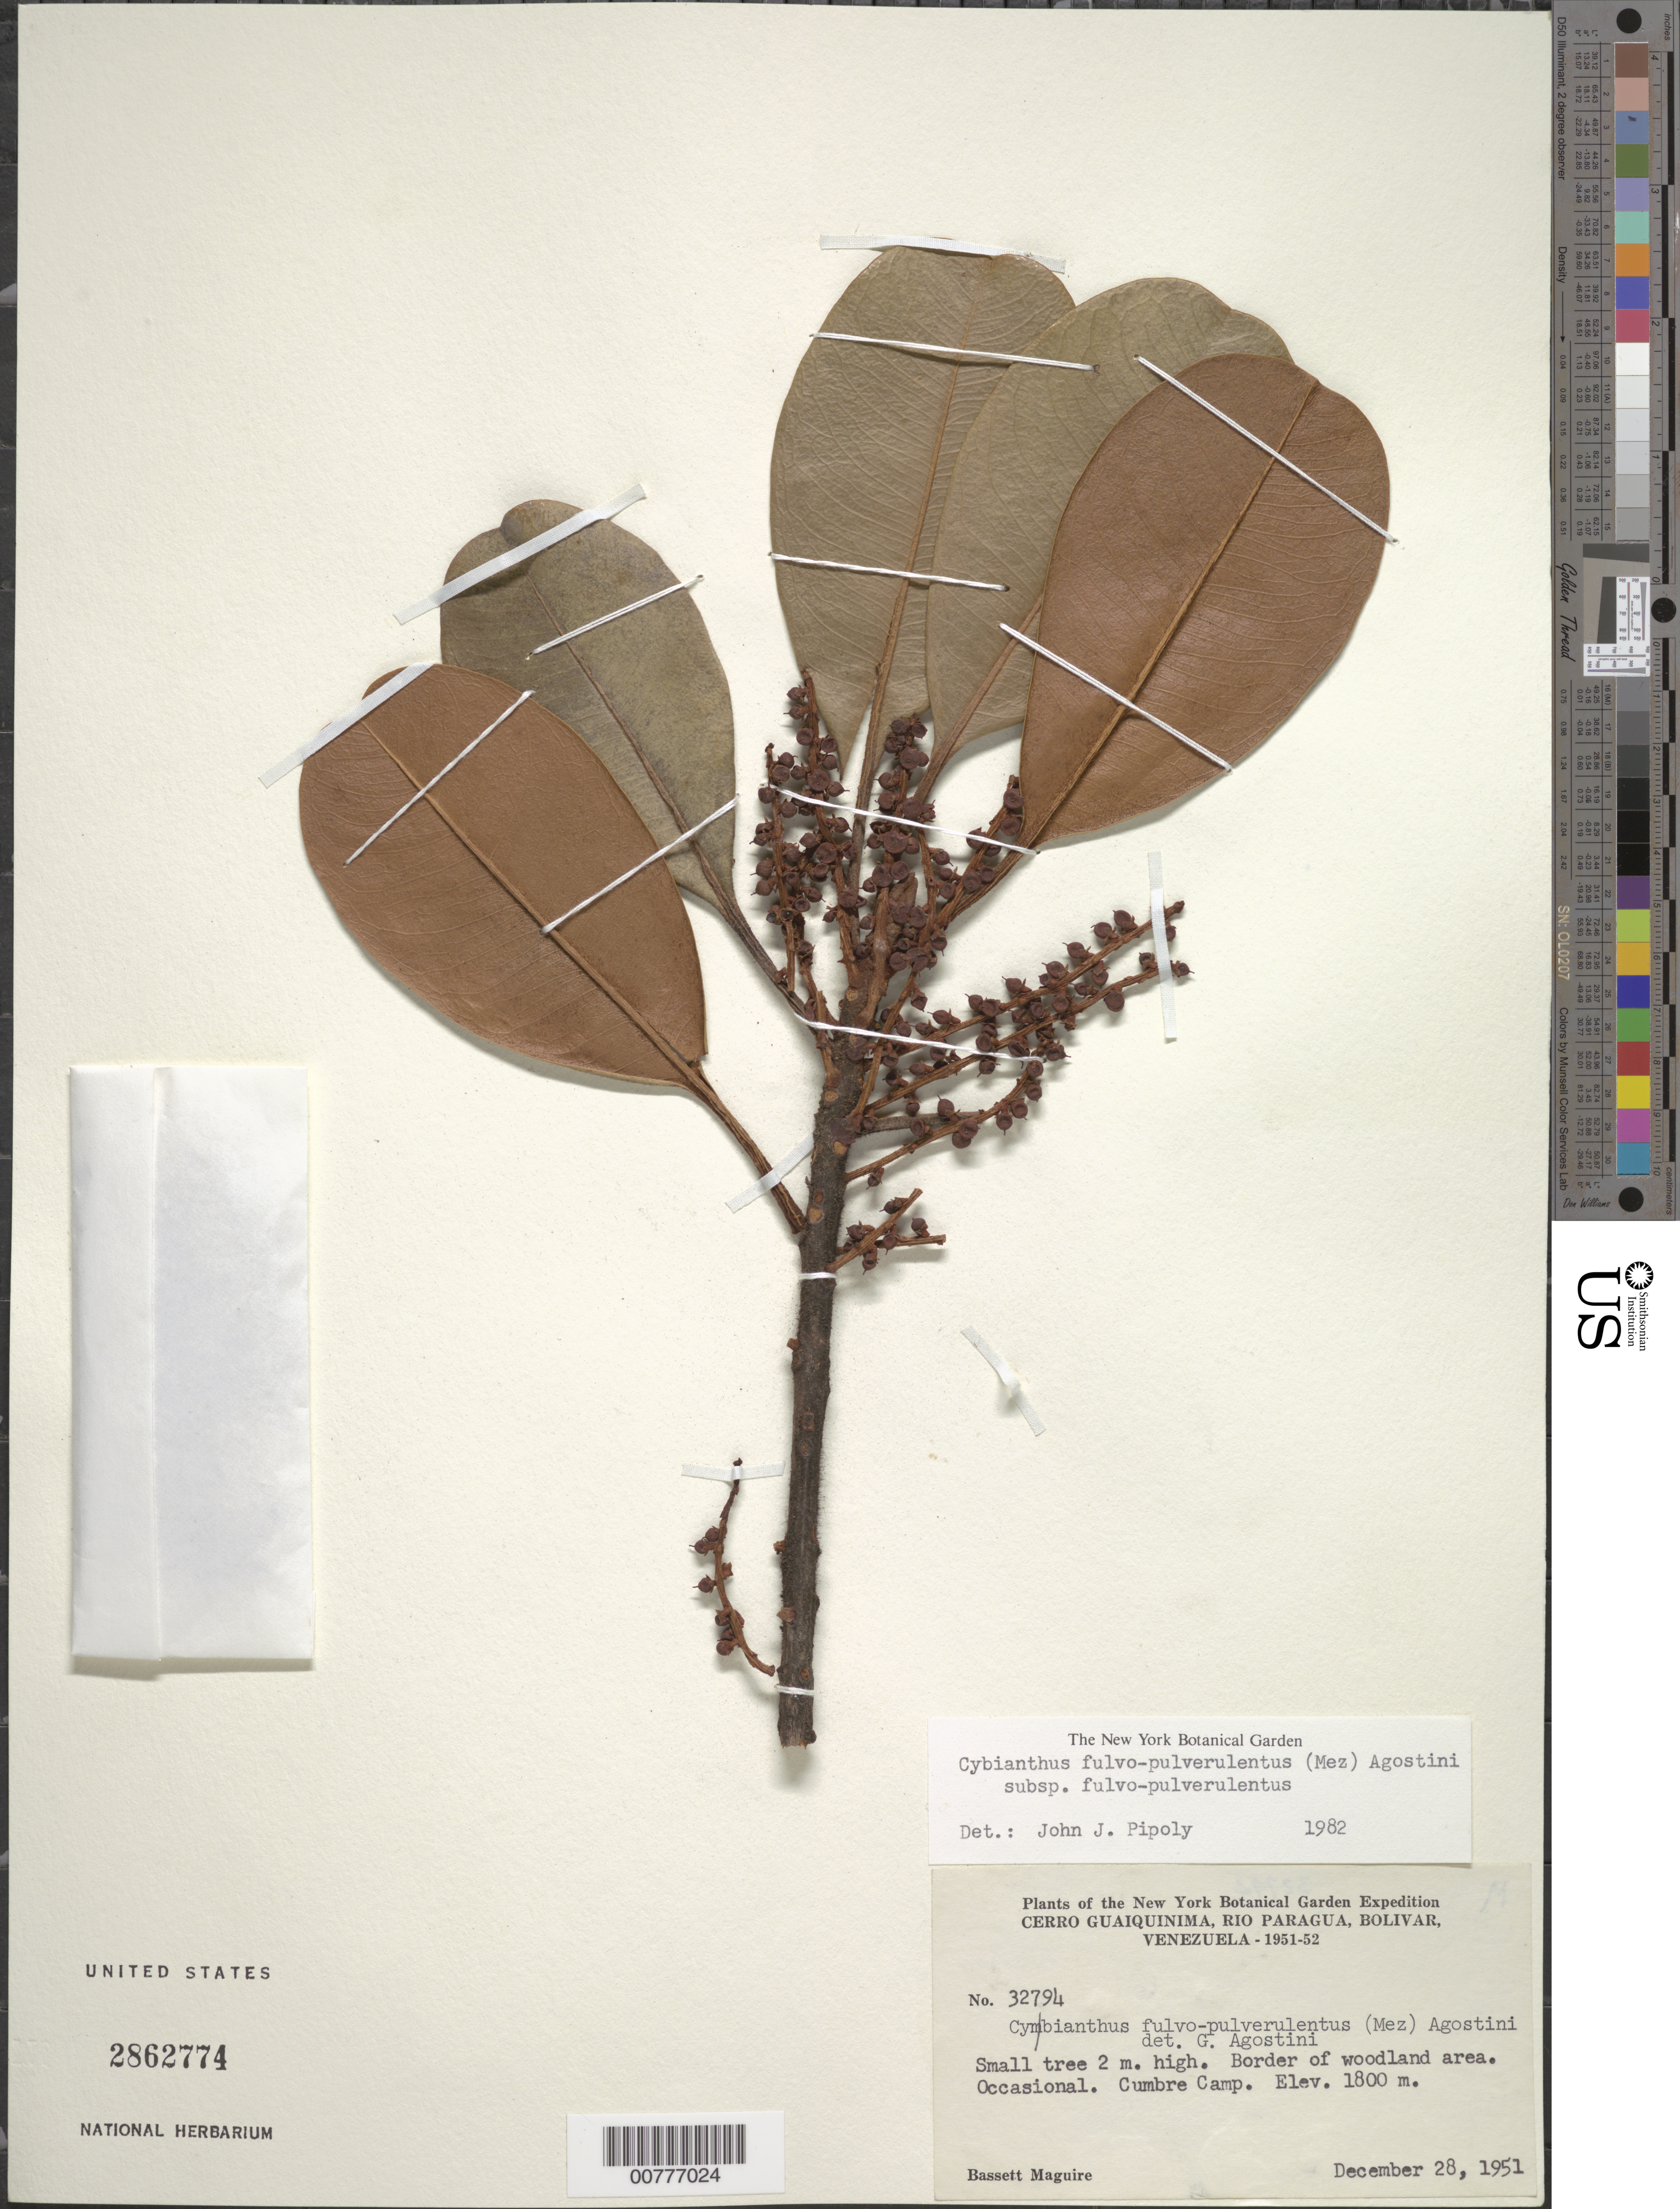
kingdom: Plantae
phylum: Tracheophyta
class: Magnoliopsida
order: Ericales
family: Primulaceae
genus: Cybianthus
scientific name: Cybianthus fulvopulverulentus subsp. fulvopulverulentus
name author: (Mez) G. Agostini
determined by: Pipoly, J. J., III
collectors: B. Maguire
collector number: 32794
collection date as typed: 28-Dec-51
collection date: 1951-12-28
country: Venezuela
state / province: Bolívar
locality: Cerro Guaiquinima, Río Paragua, Cumbre Camp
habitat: Border of woodland area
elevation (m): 1800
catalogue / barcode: US 2862774